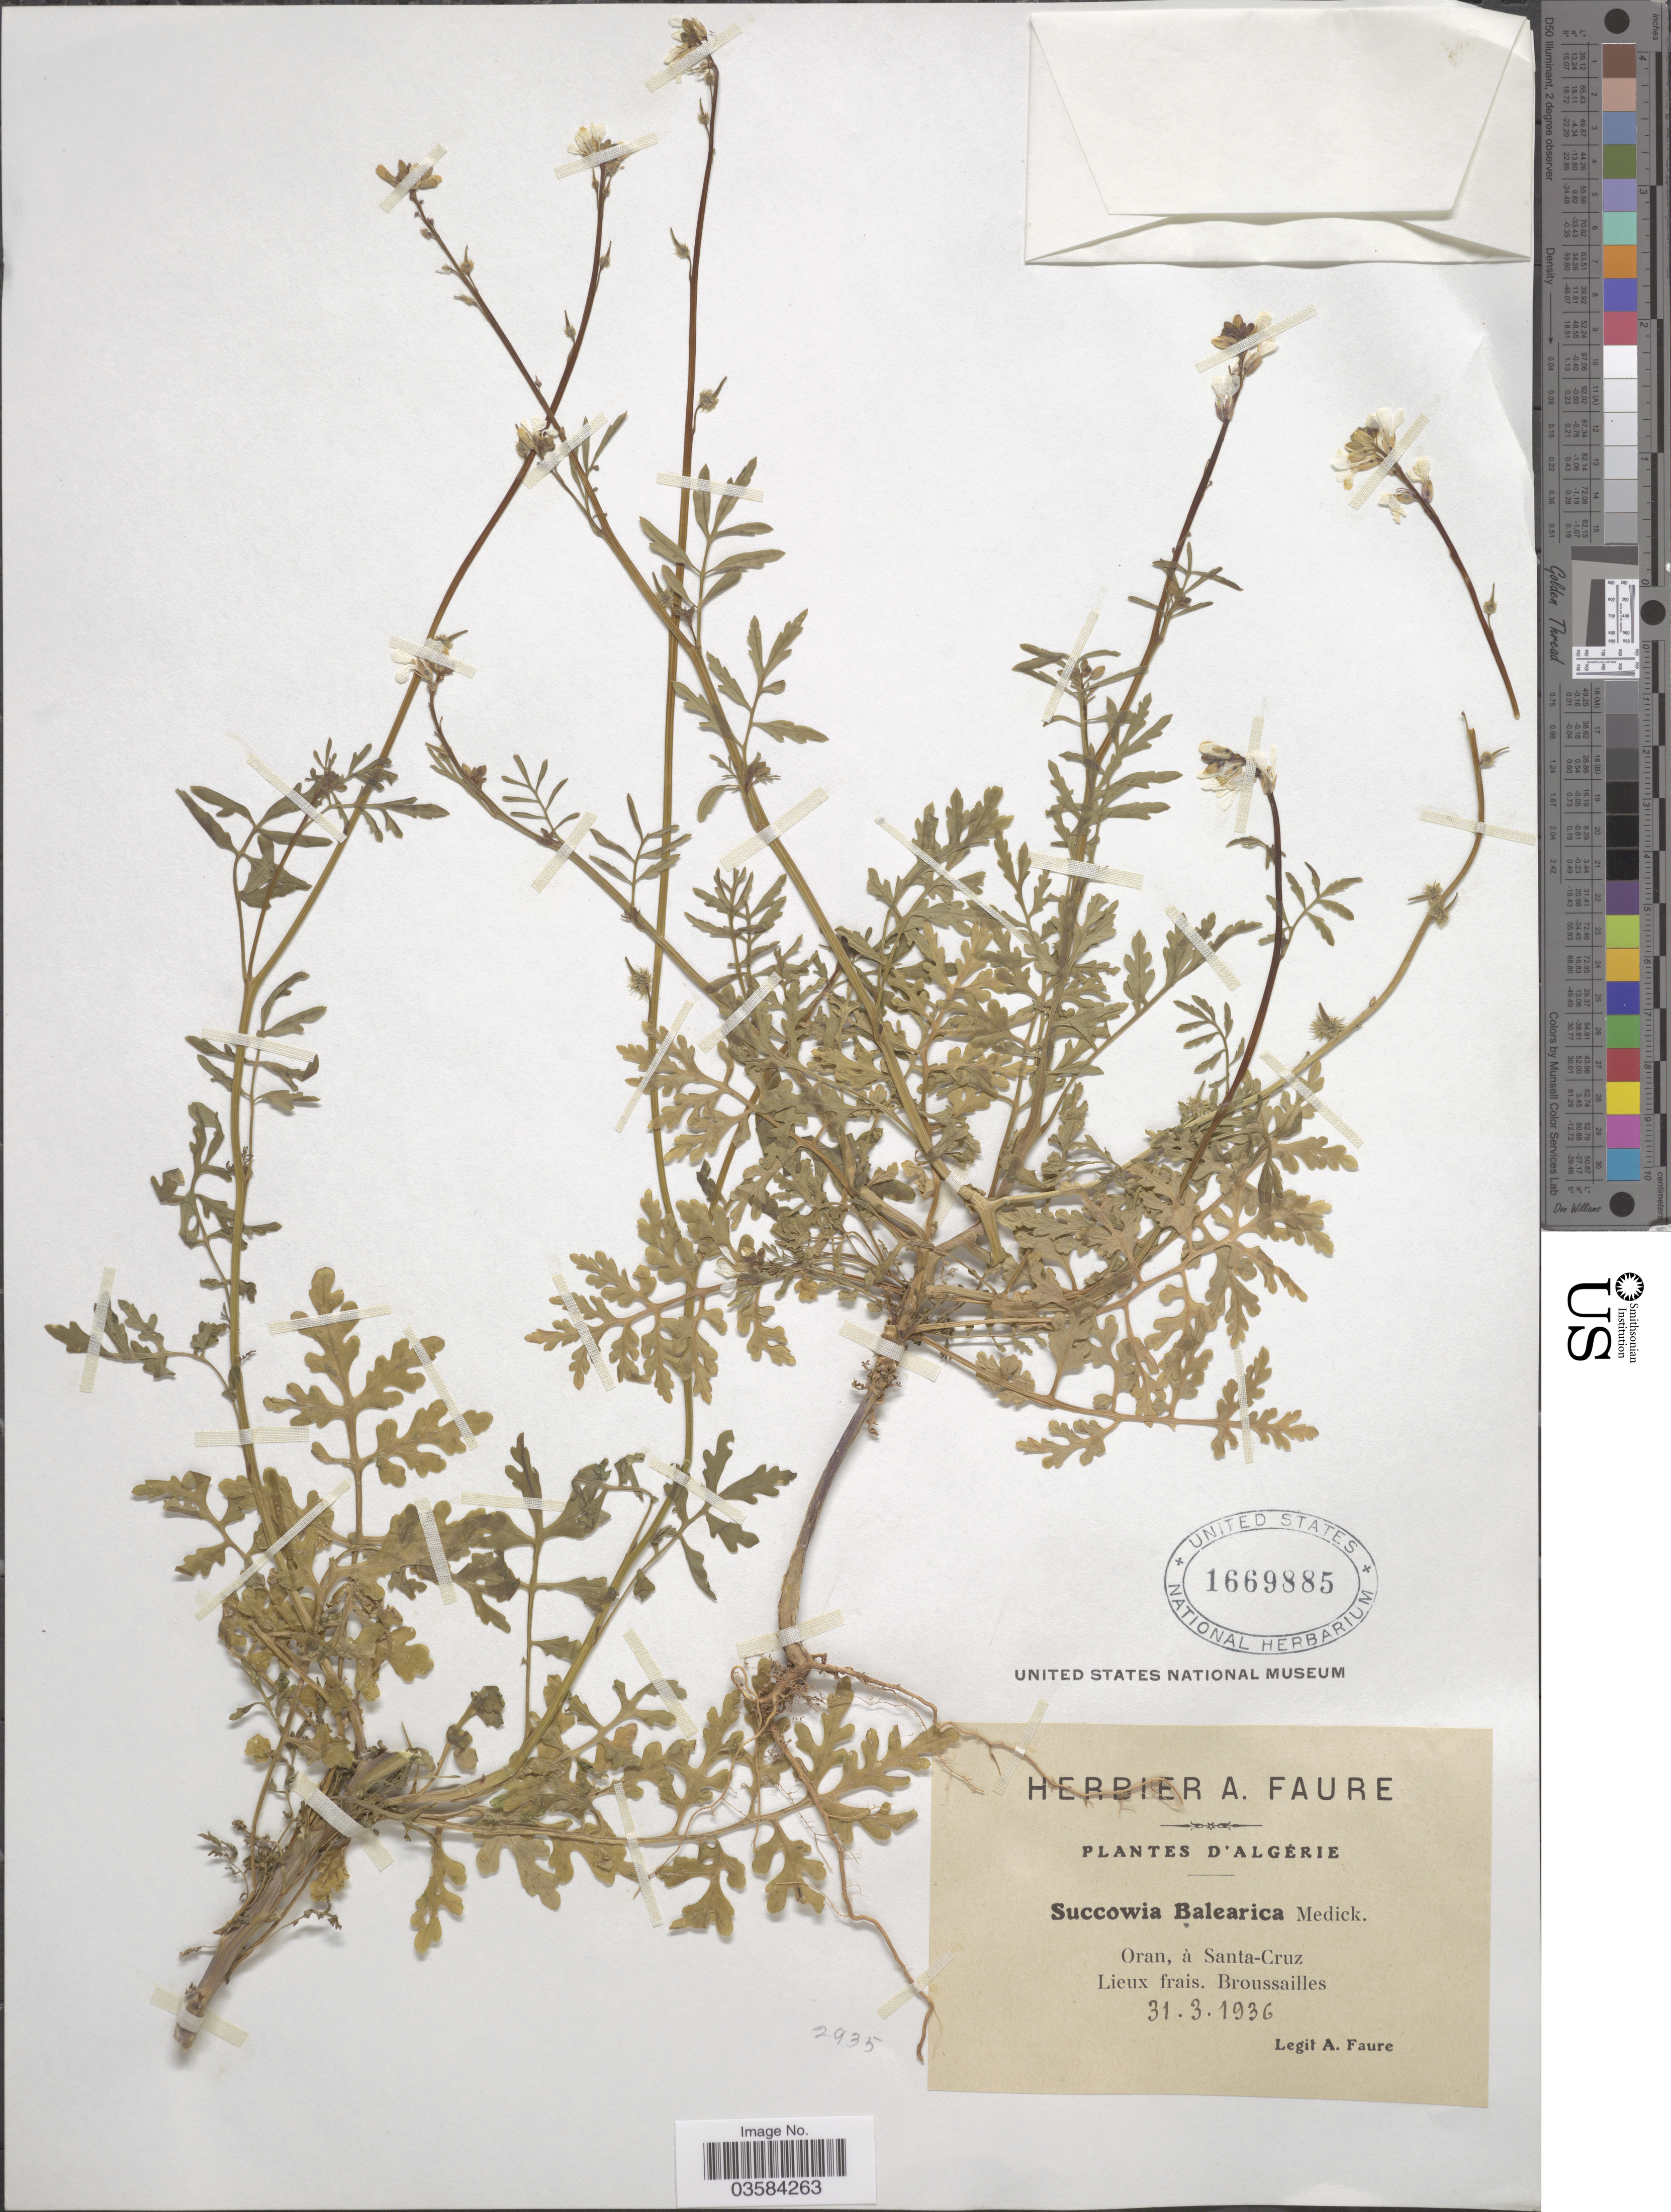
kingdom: Plantae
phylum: Tracheophyta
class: Magnoliopsida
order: Brassicales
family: Brassicaceae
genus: Succowia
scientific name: Succowia balearica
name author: (L.) Medik.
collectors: A. Faure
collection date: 1936-03-31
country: Algeria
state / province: Oran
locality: À Santa-Cruz.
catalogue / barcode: US 1669885